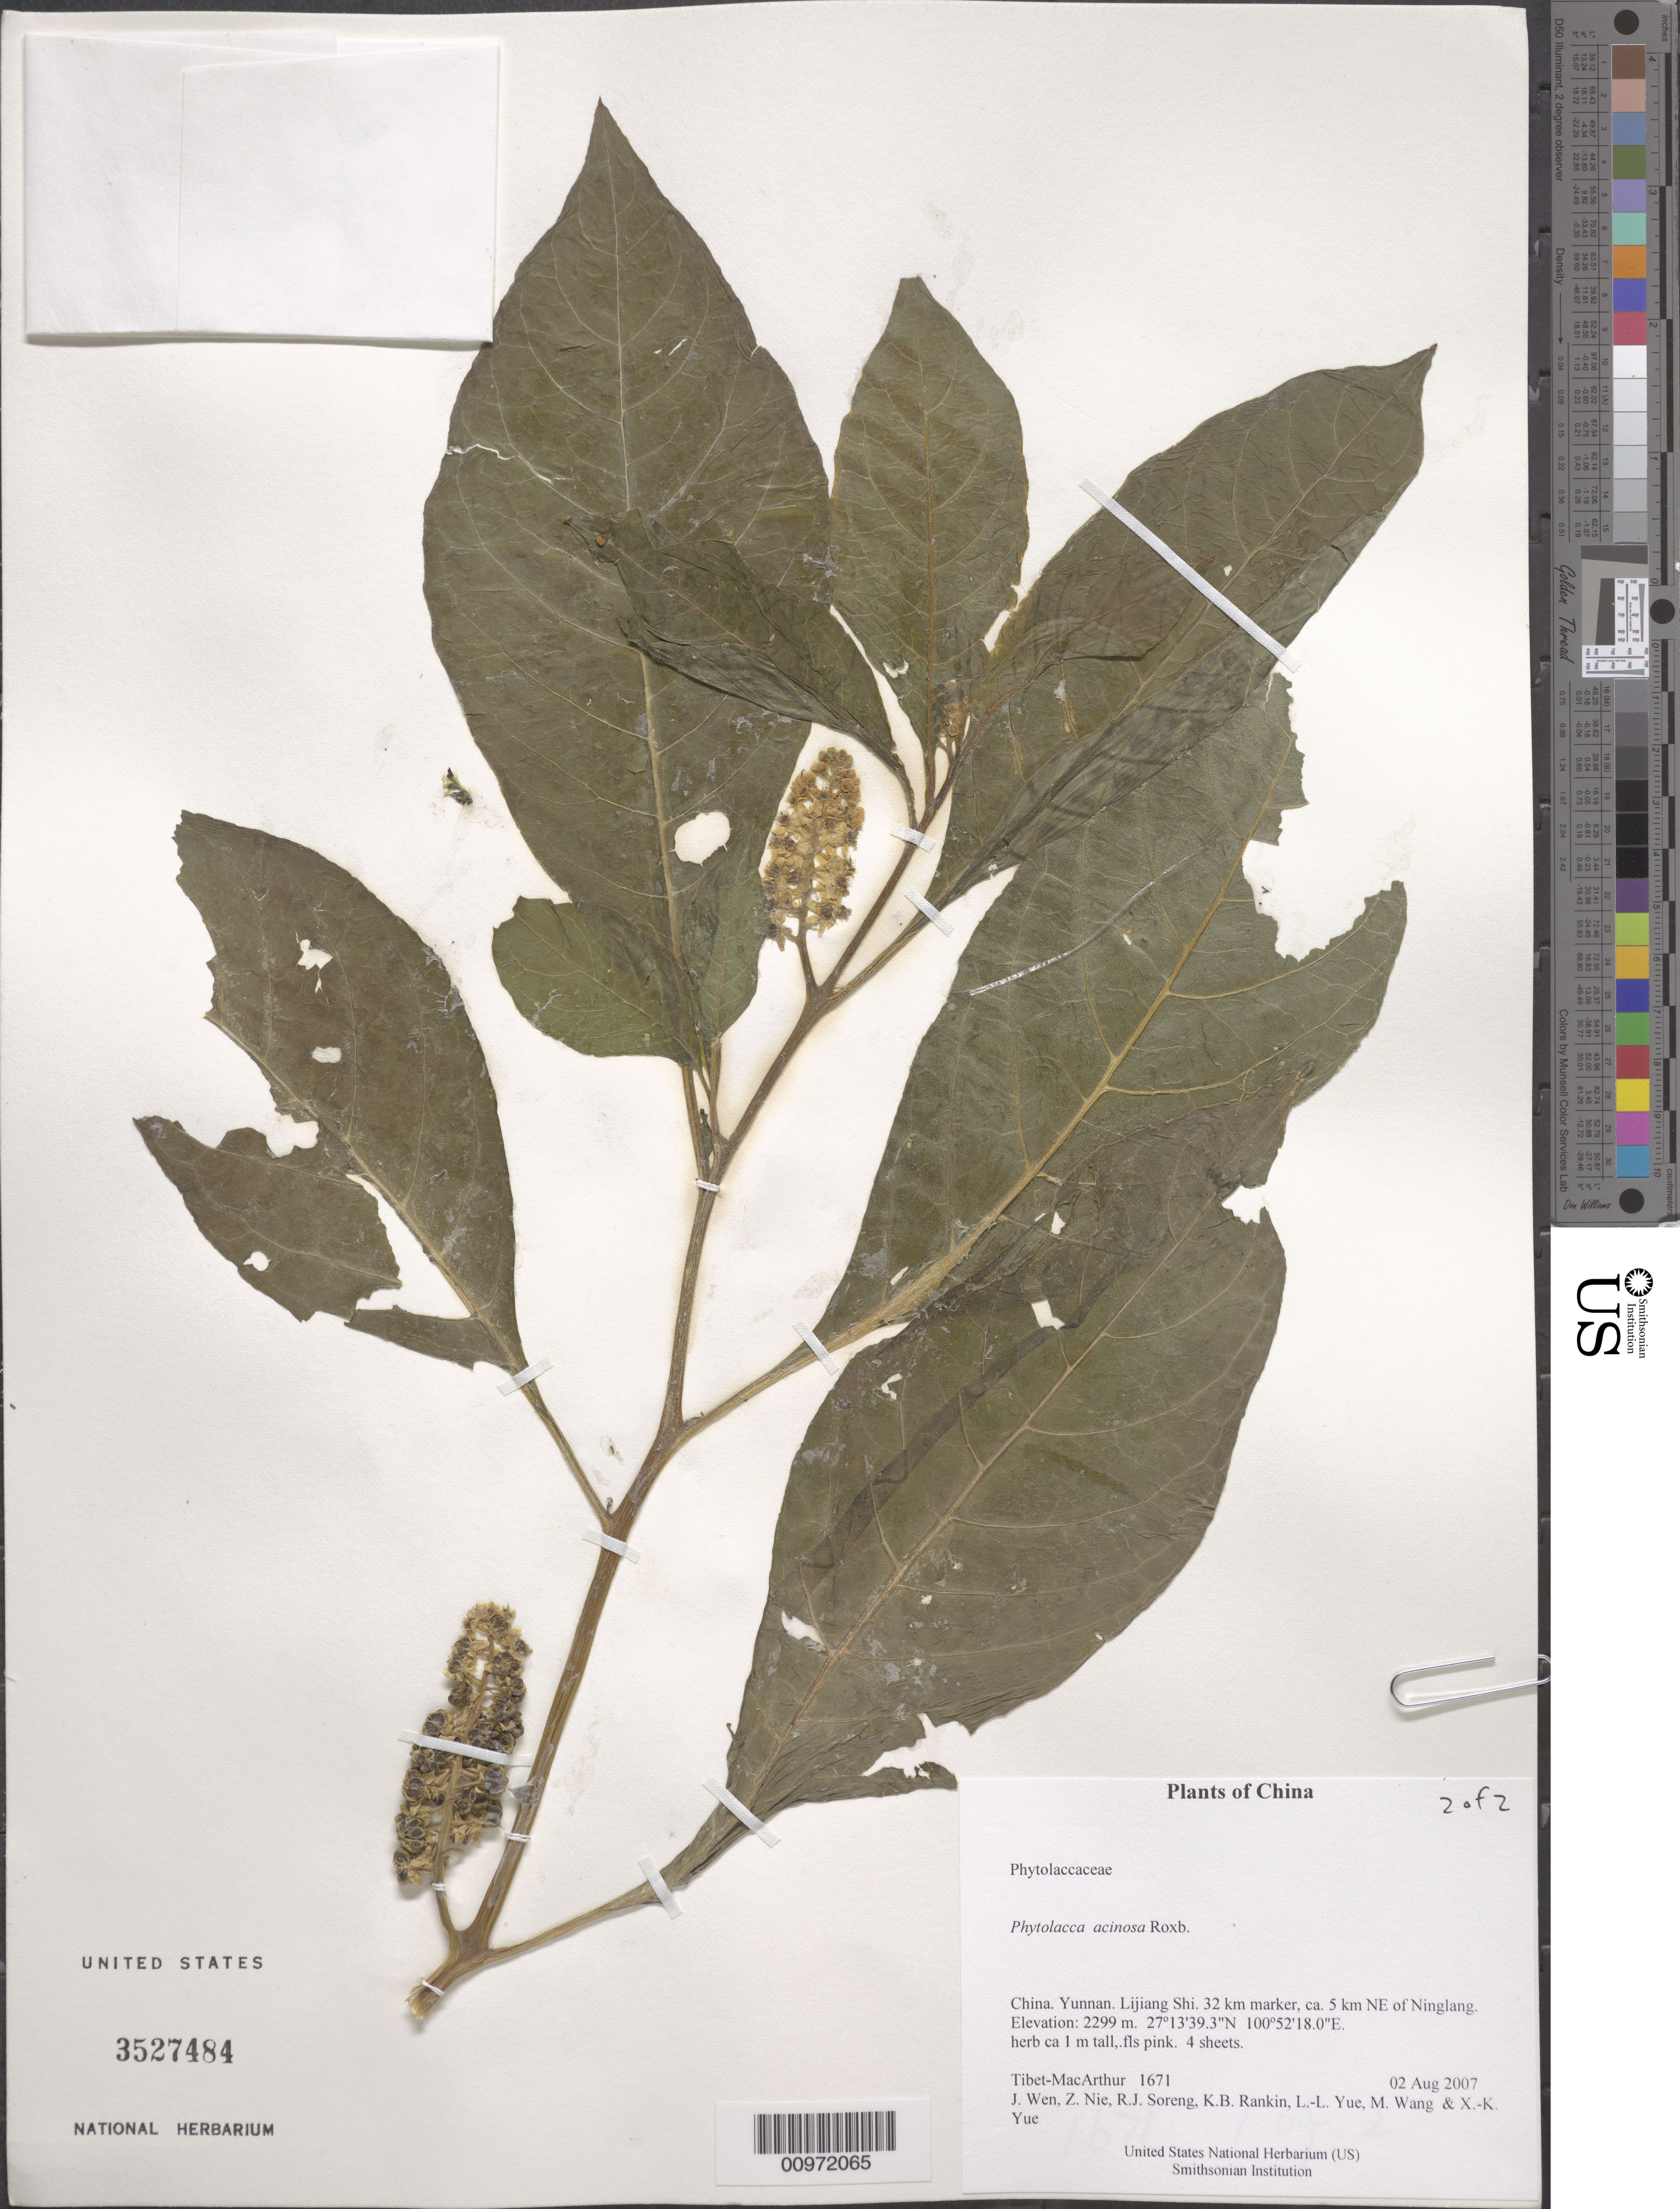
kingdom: Plantae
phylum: Tracheophyta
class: Magnoliopsida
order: Caryophyllales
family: Phytolaccaceae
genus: Phytolacca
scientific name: Phytolacca acinosa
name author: Roxb.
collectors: Tibet-MacArthur, J. Wen, Z. Nie, R. J. Soreng, K. Rankin, L. Yue, M. Wang & X. Yue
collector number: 1671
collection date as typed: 02 Aug 2007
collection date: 2007-08-02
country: China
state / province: Yunnan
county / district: Lijiang Shi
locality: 32 km marker, ca. 5 km NE of Ninglang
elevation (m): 2299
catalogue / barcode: US 3527484